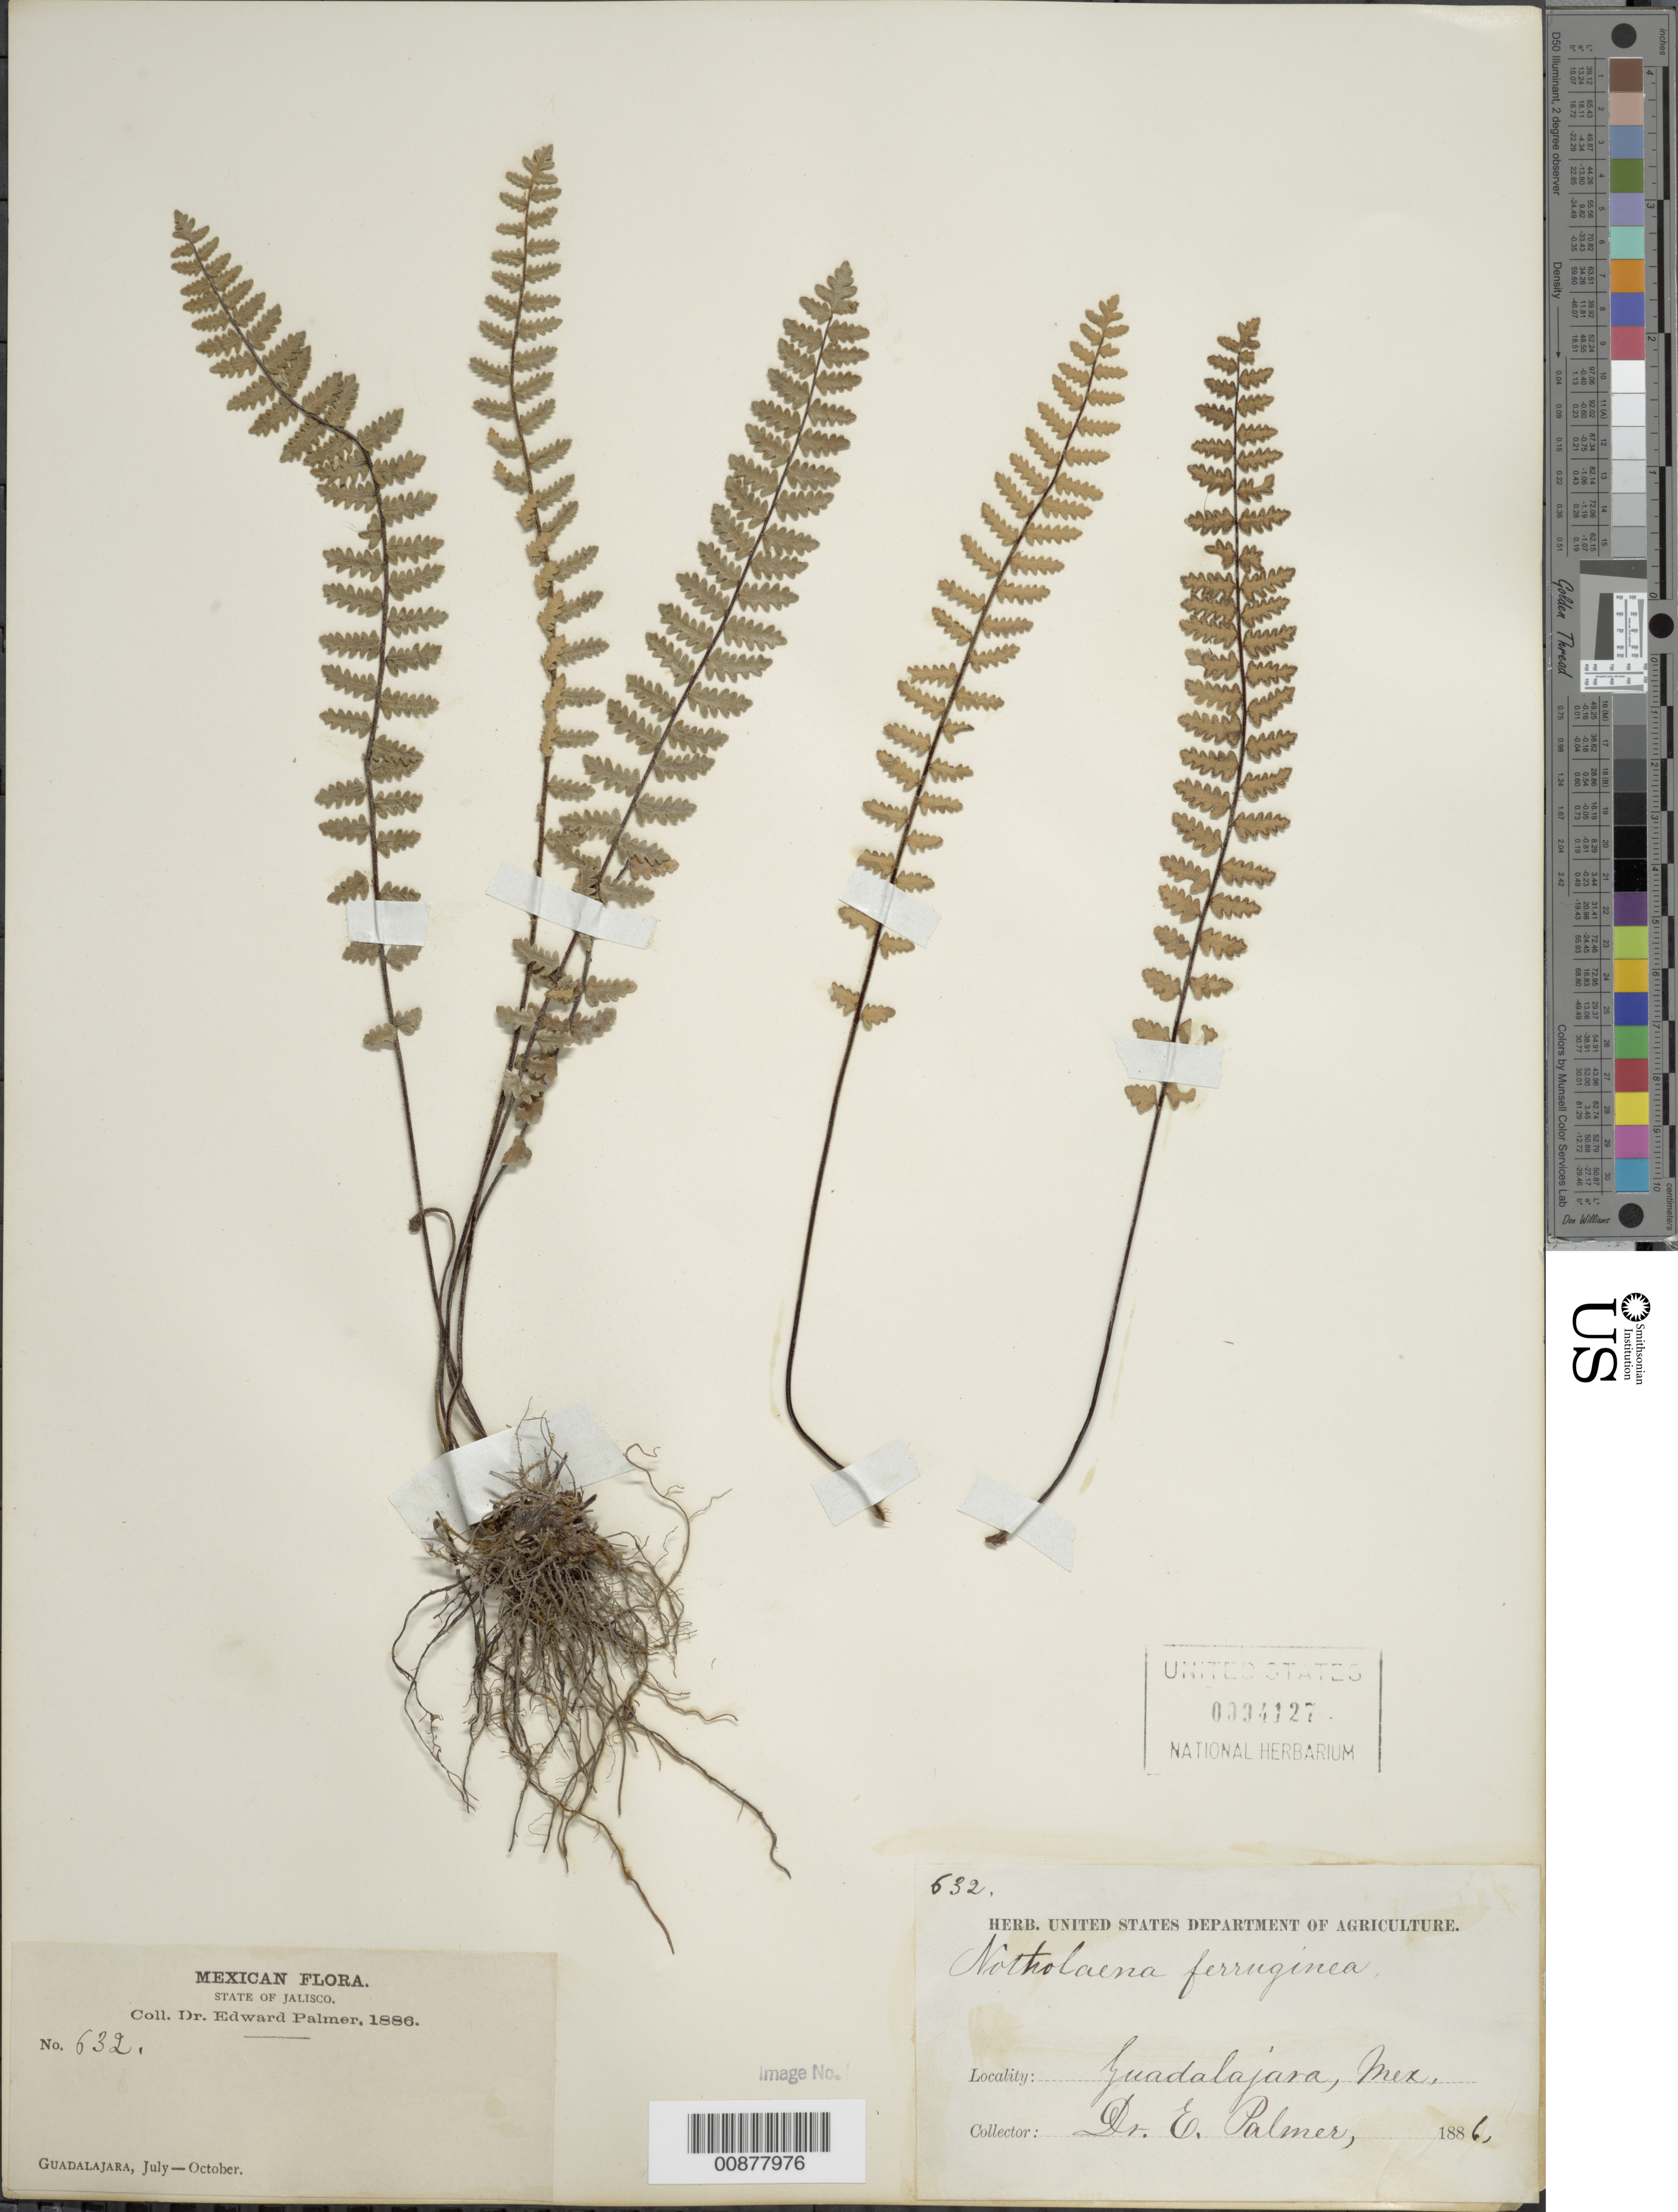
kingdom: Plantae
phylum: Tracheophyta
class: Polypodiopsida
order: Polypodiales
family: Pteridaceae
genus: Myriopteris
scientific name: Myriopteris aurea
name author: (Poir.) Grusz & Windham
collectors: E. Palmer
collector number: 632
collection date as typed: Jul 1886 to -- Oct 1886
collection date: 1886-07/1886-10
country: Mexico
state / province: Jalisco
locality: Guadalajara, Jalisco.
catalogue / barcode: US 94127